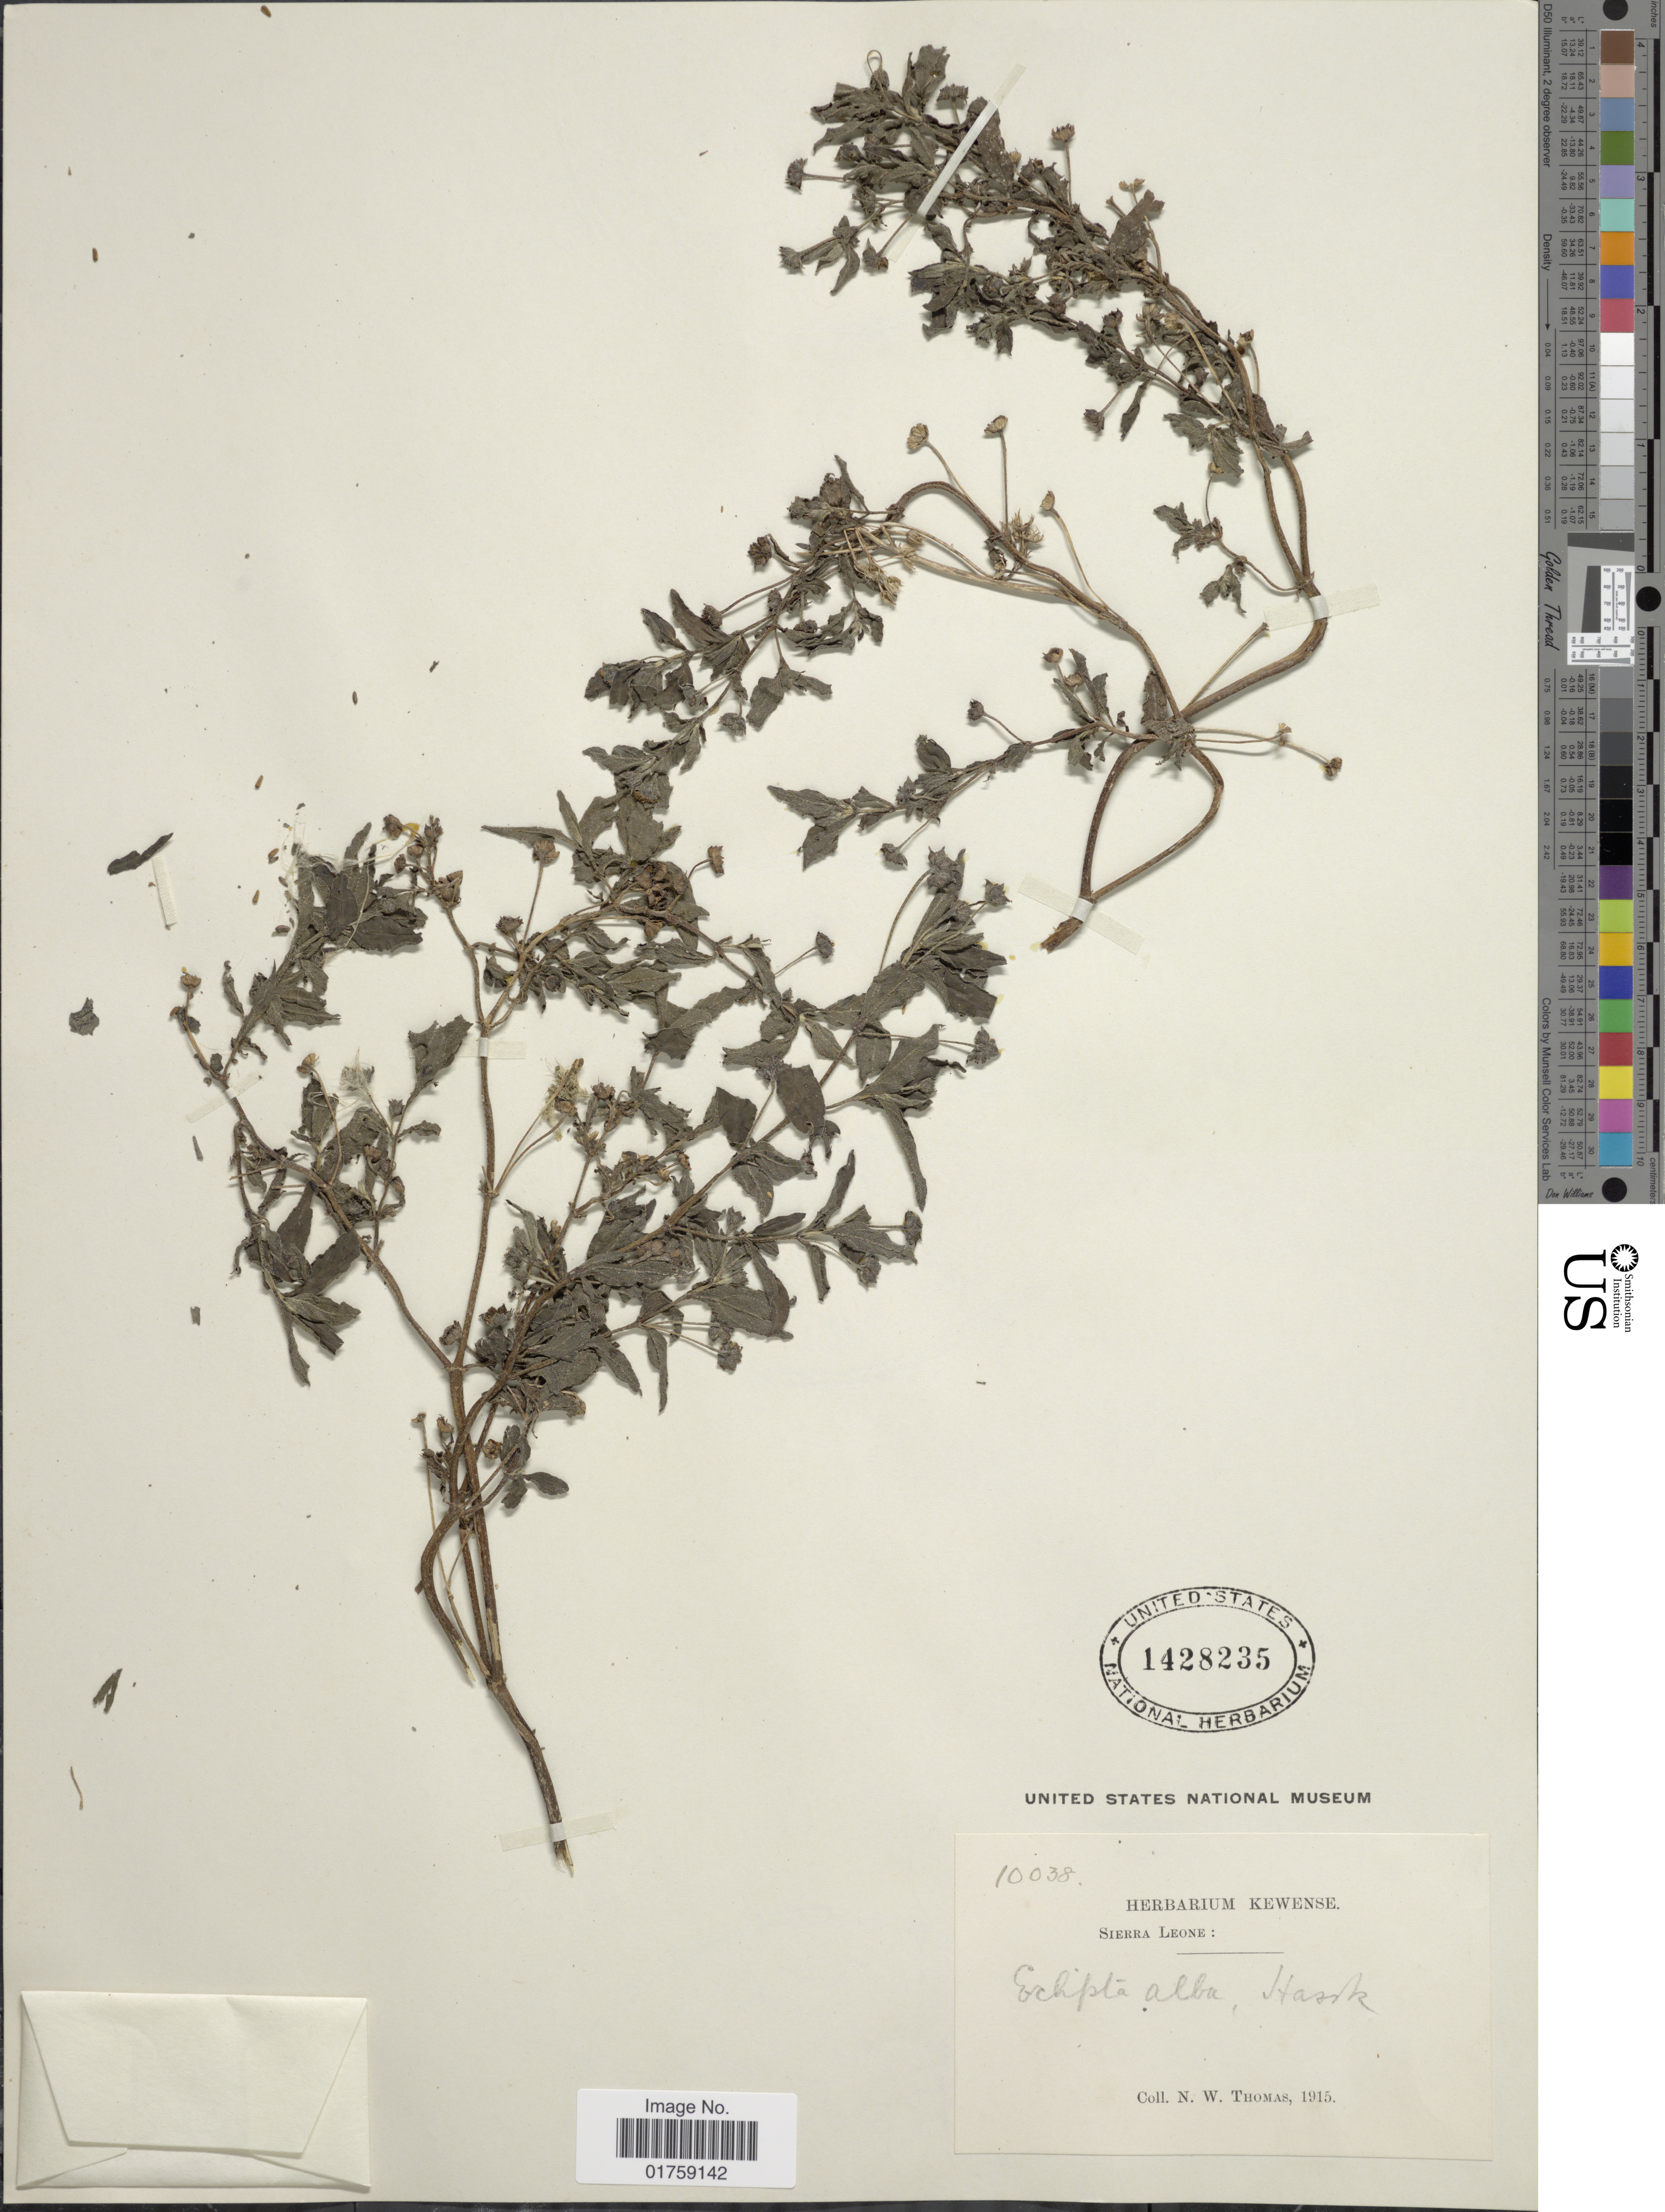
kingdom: Plantae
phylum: Tracheophyta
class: Magnoliopsida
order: Asterales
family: Asteraceae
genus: Eclipta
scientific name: Eclipta alba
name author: (L.) Hassk.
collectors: N. Thomas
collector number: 10038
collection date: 1915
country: Sierra Leone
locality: Sierra Leone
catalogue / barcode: US 1428235